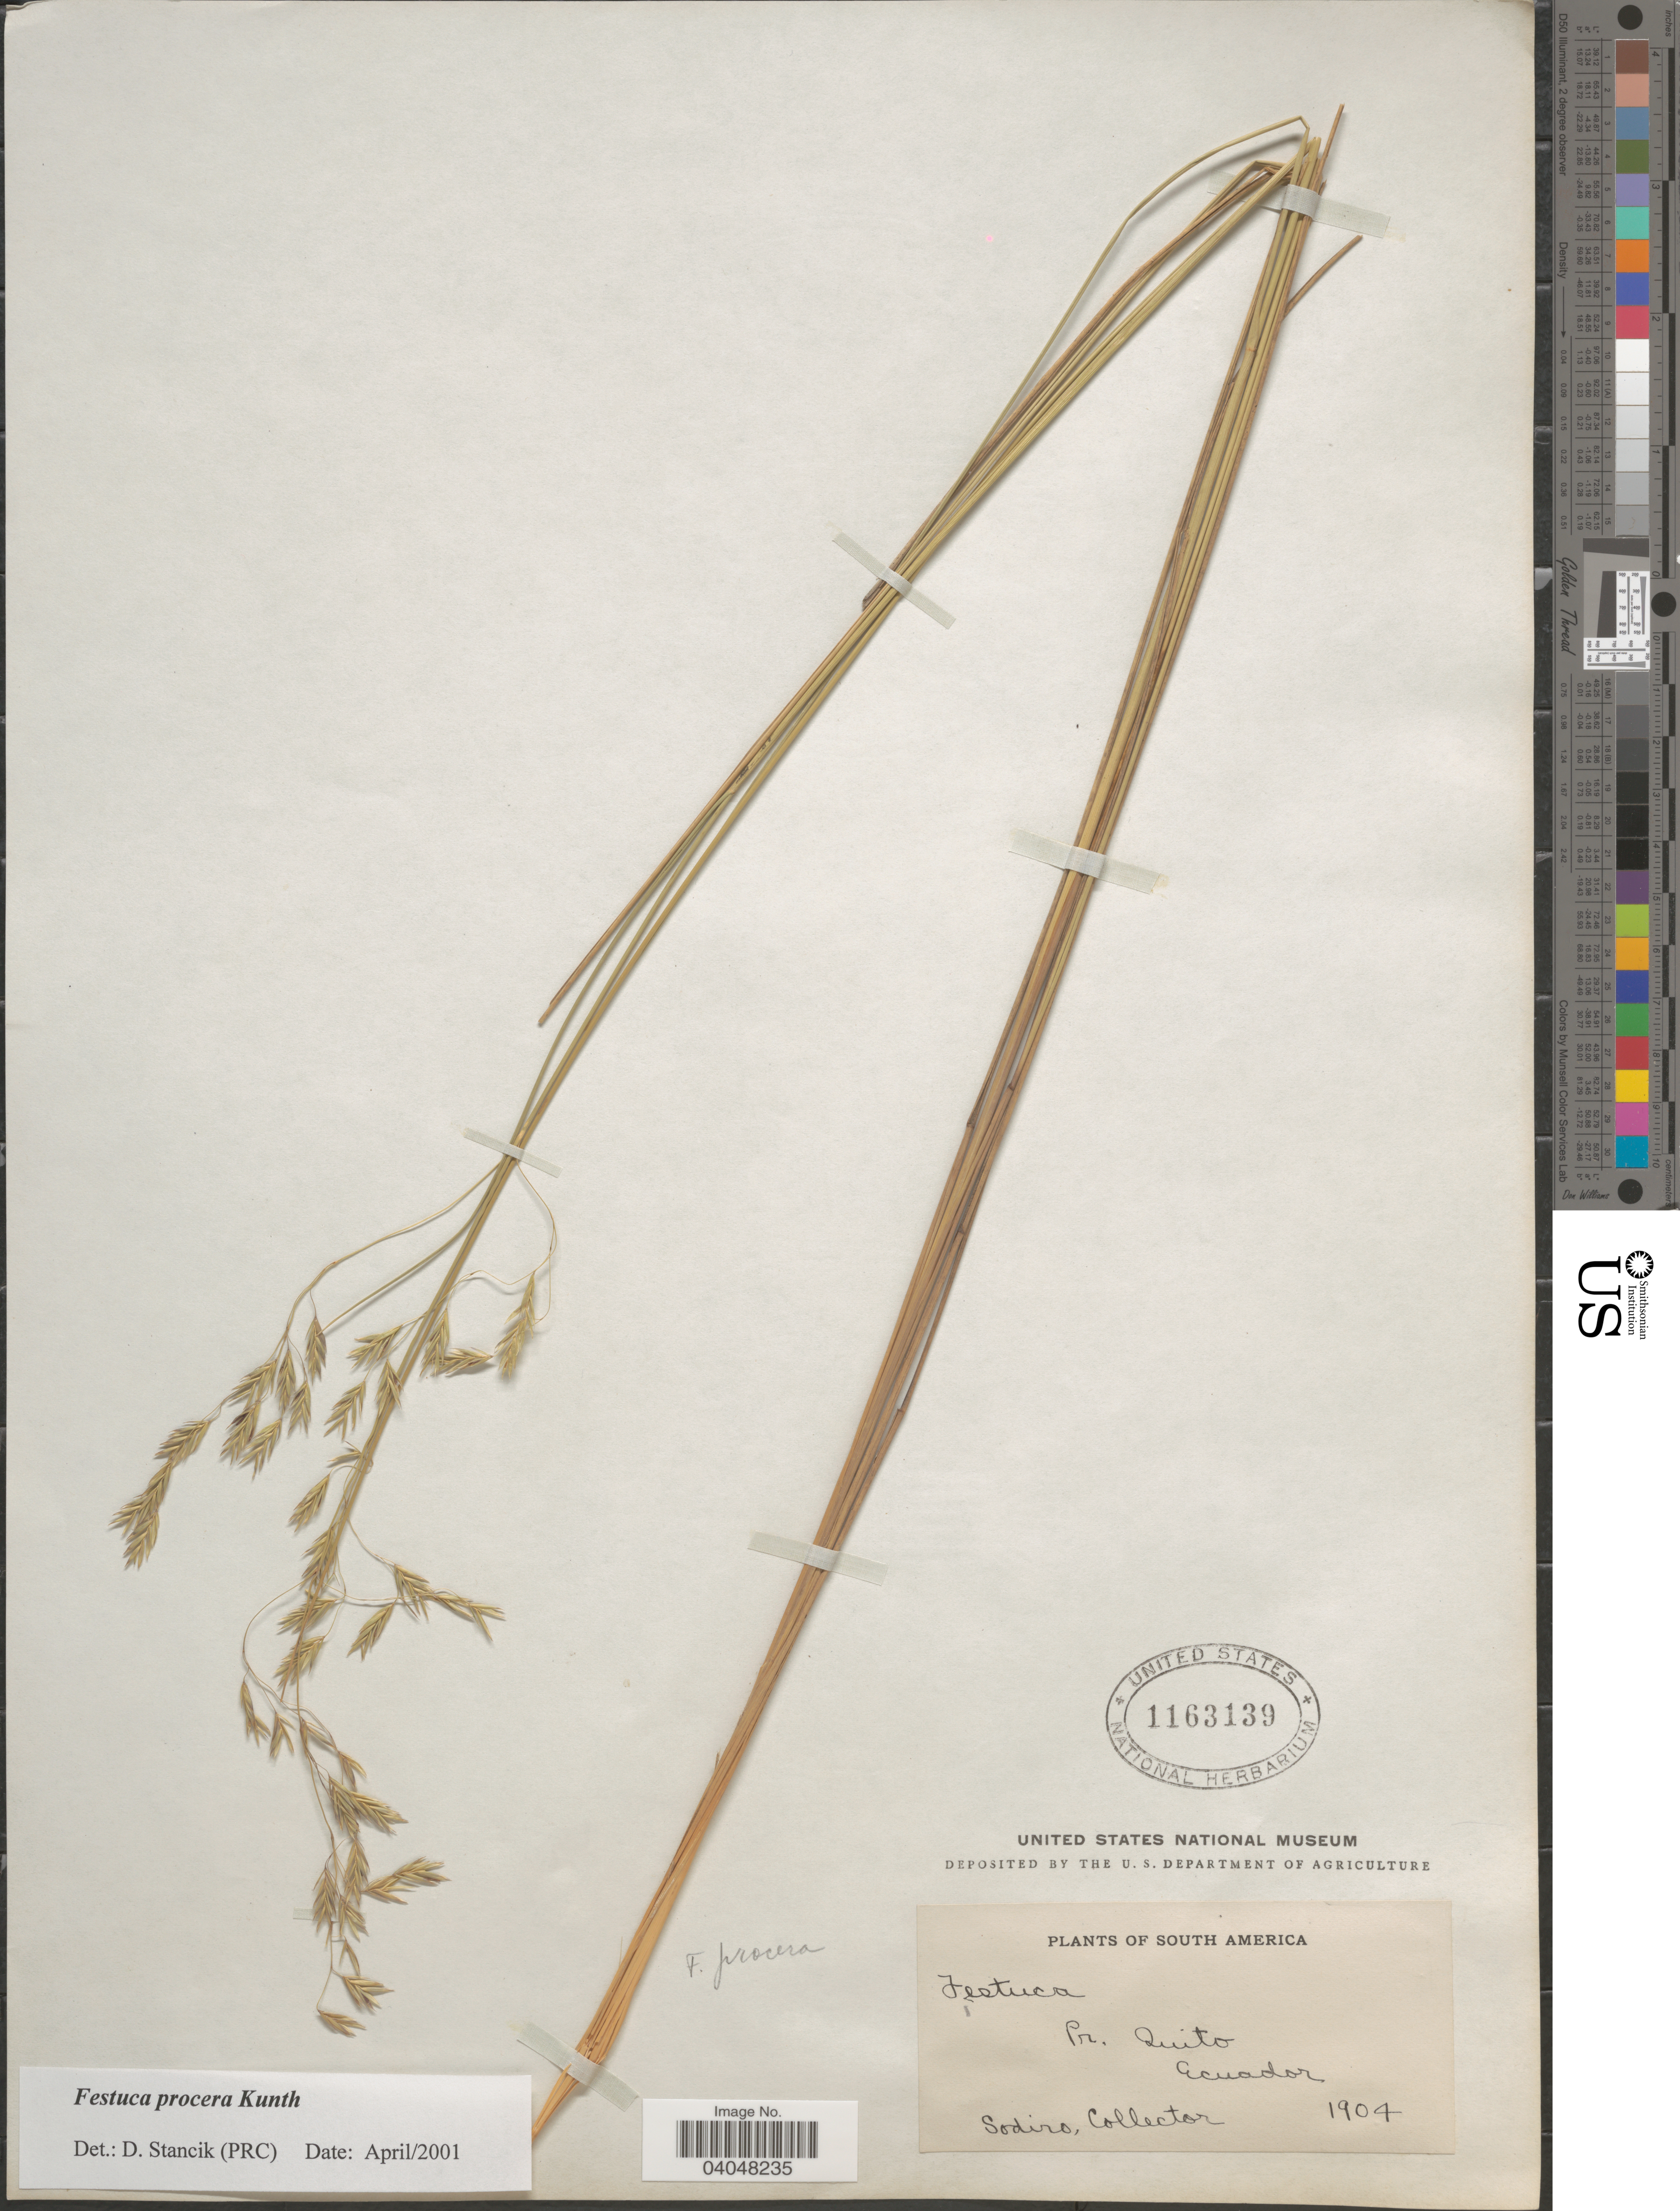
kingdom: Plantae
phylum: Tracheophyta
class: Liliopsida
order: Poales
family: Poaceae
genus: Festuca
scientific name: Festuca procera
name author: Kunth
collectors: Sodiro, --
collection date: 1904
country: Ecuador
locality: Pr. Quito.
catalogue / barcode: US 1163139